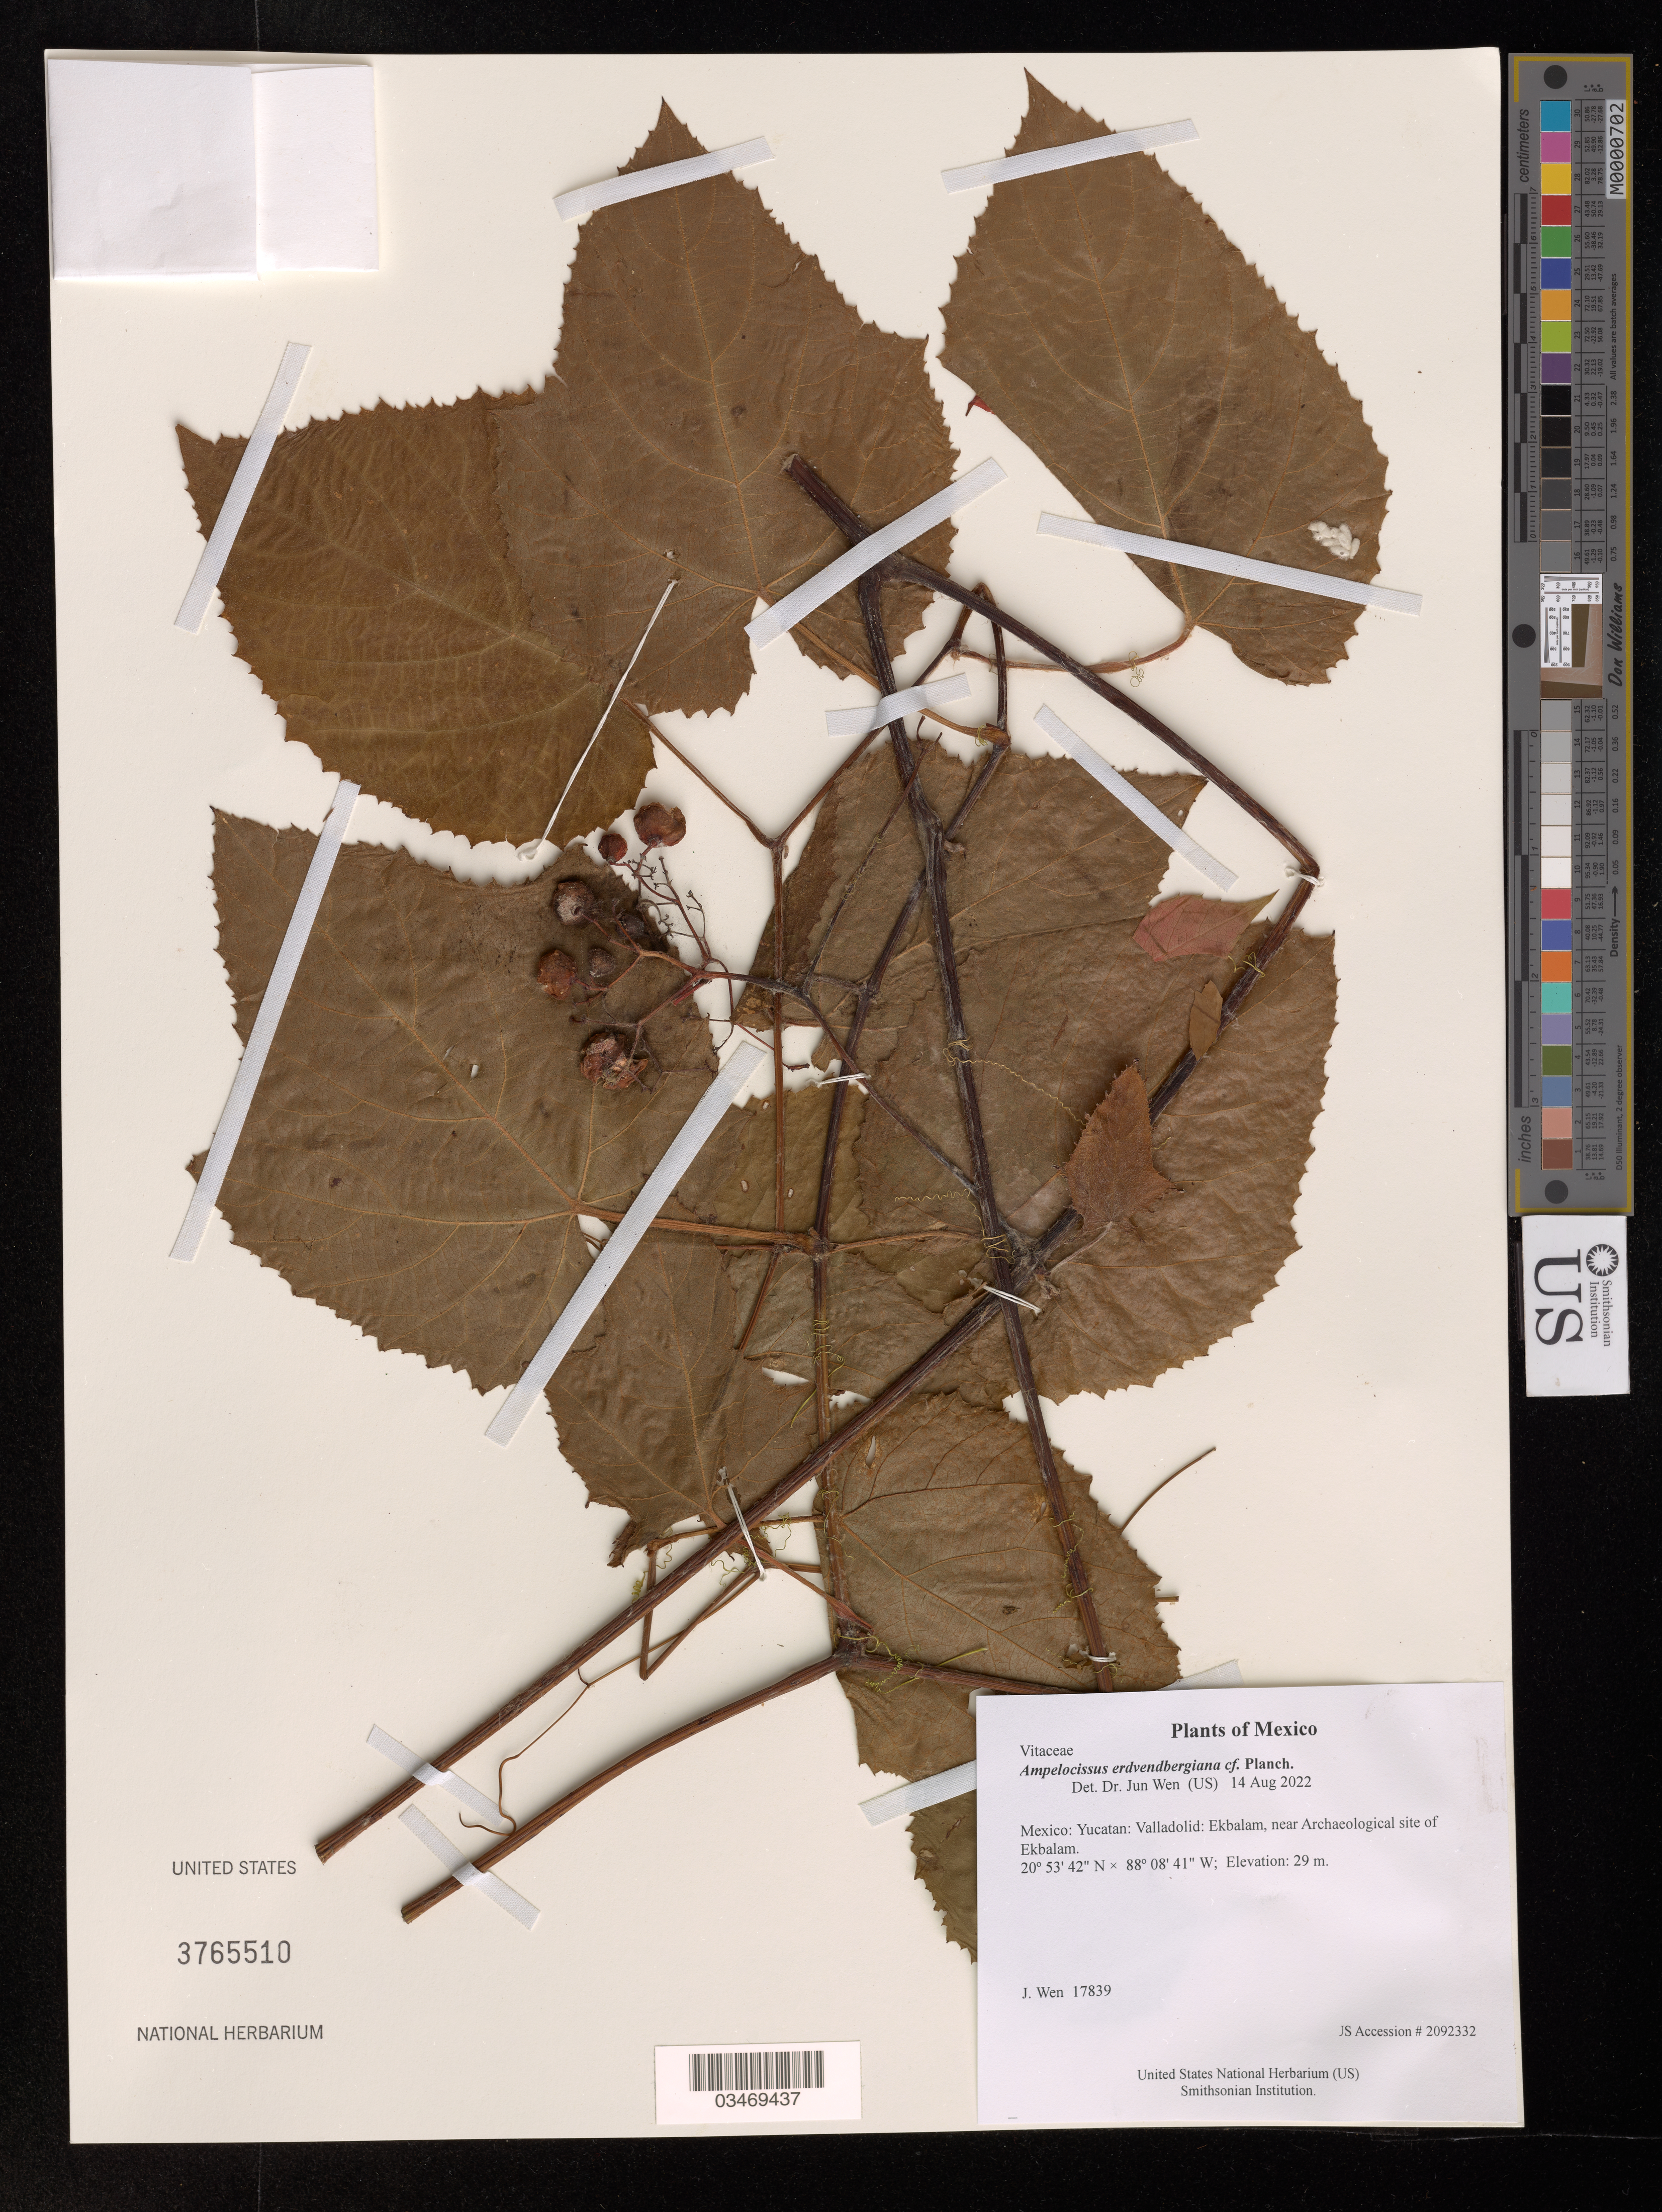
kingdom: Plantae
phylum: Tracheophyta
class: Magnoliopsida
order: Vitales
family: Vitaceae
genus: Ampelocissus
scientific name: Ampelocissus erdvendbergiana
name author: Planch.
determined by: Wen, Jun, (BOT), Smithsonian Institution - National Museum of Natural History (UNITED STATES)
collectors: J. Wen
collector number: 17839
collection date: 2022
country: Mexico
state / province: Yucatan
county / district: Valladolid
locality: Ekbalam, near Archaeological site of Ekbalam.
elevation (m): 29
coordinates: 20 5342 N, 88 841 W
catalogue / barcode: US 3765510